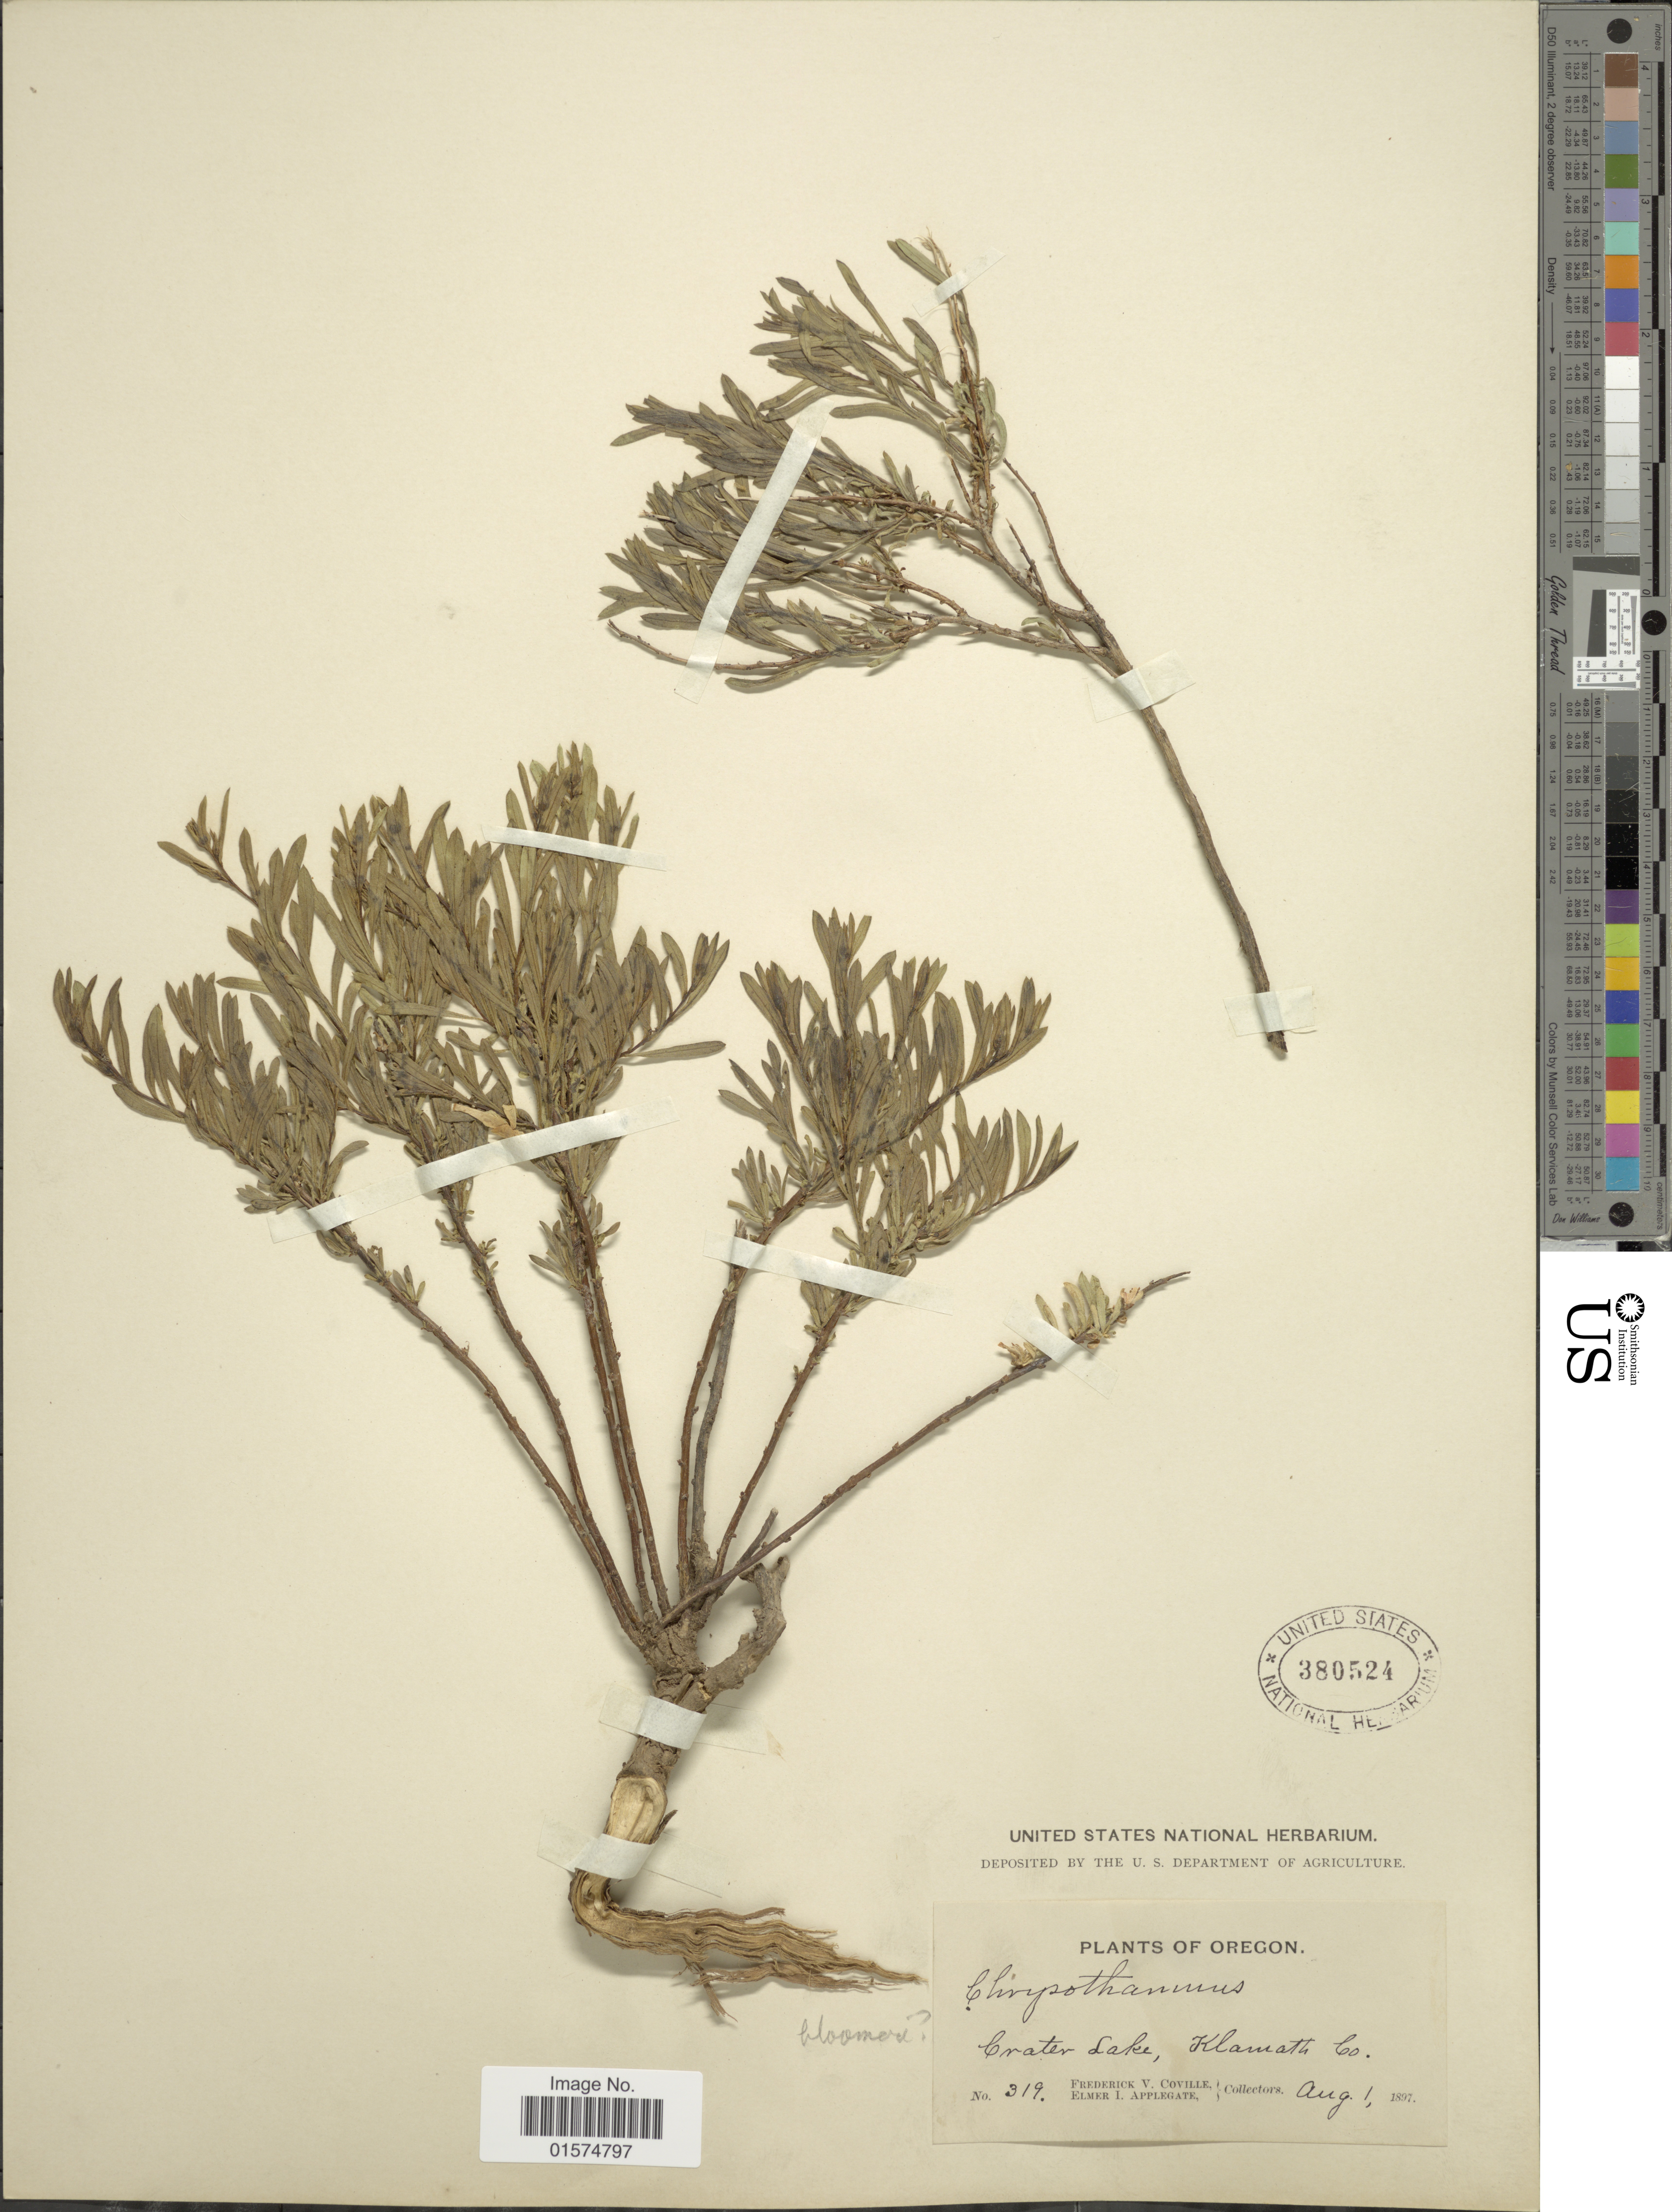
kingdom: Plantae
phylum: Tracheophyta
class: Magnoliopsida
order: Asterales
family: Asteraceae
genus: Ericameria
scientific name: Ericameria bloomeri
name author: (A. Gray) J.F. Macbr.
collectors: F. V. Coville & E. I. Applegate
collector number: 319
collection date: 1897-08-01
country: United States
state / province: Oregon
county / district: Klamath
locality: Crater Lake, Klamath Co.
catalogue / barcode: US 380524